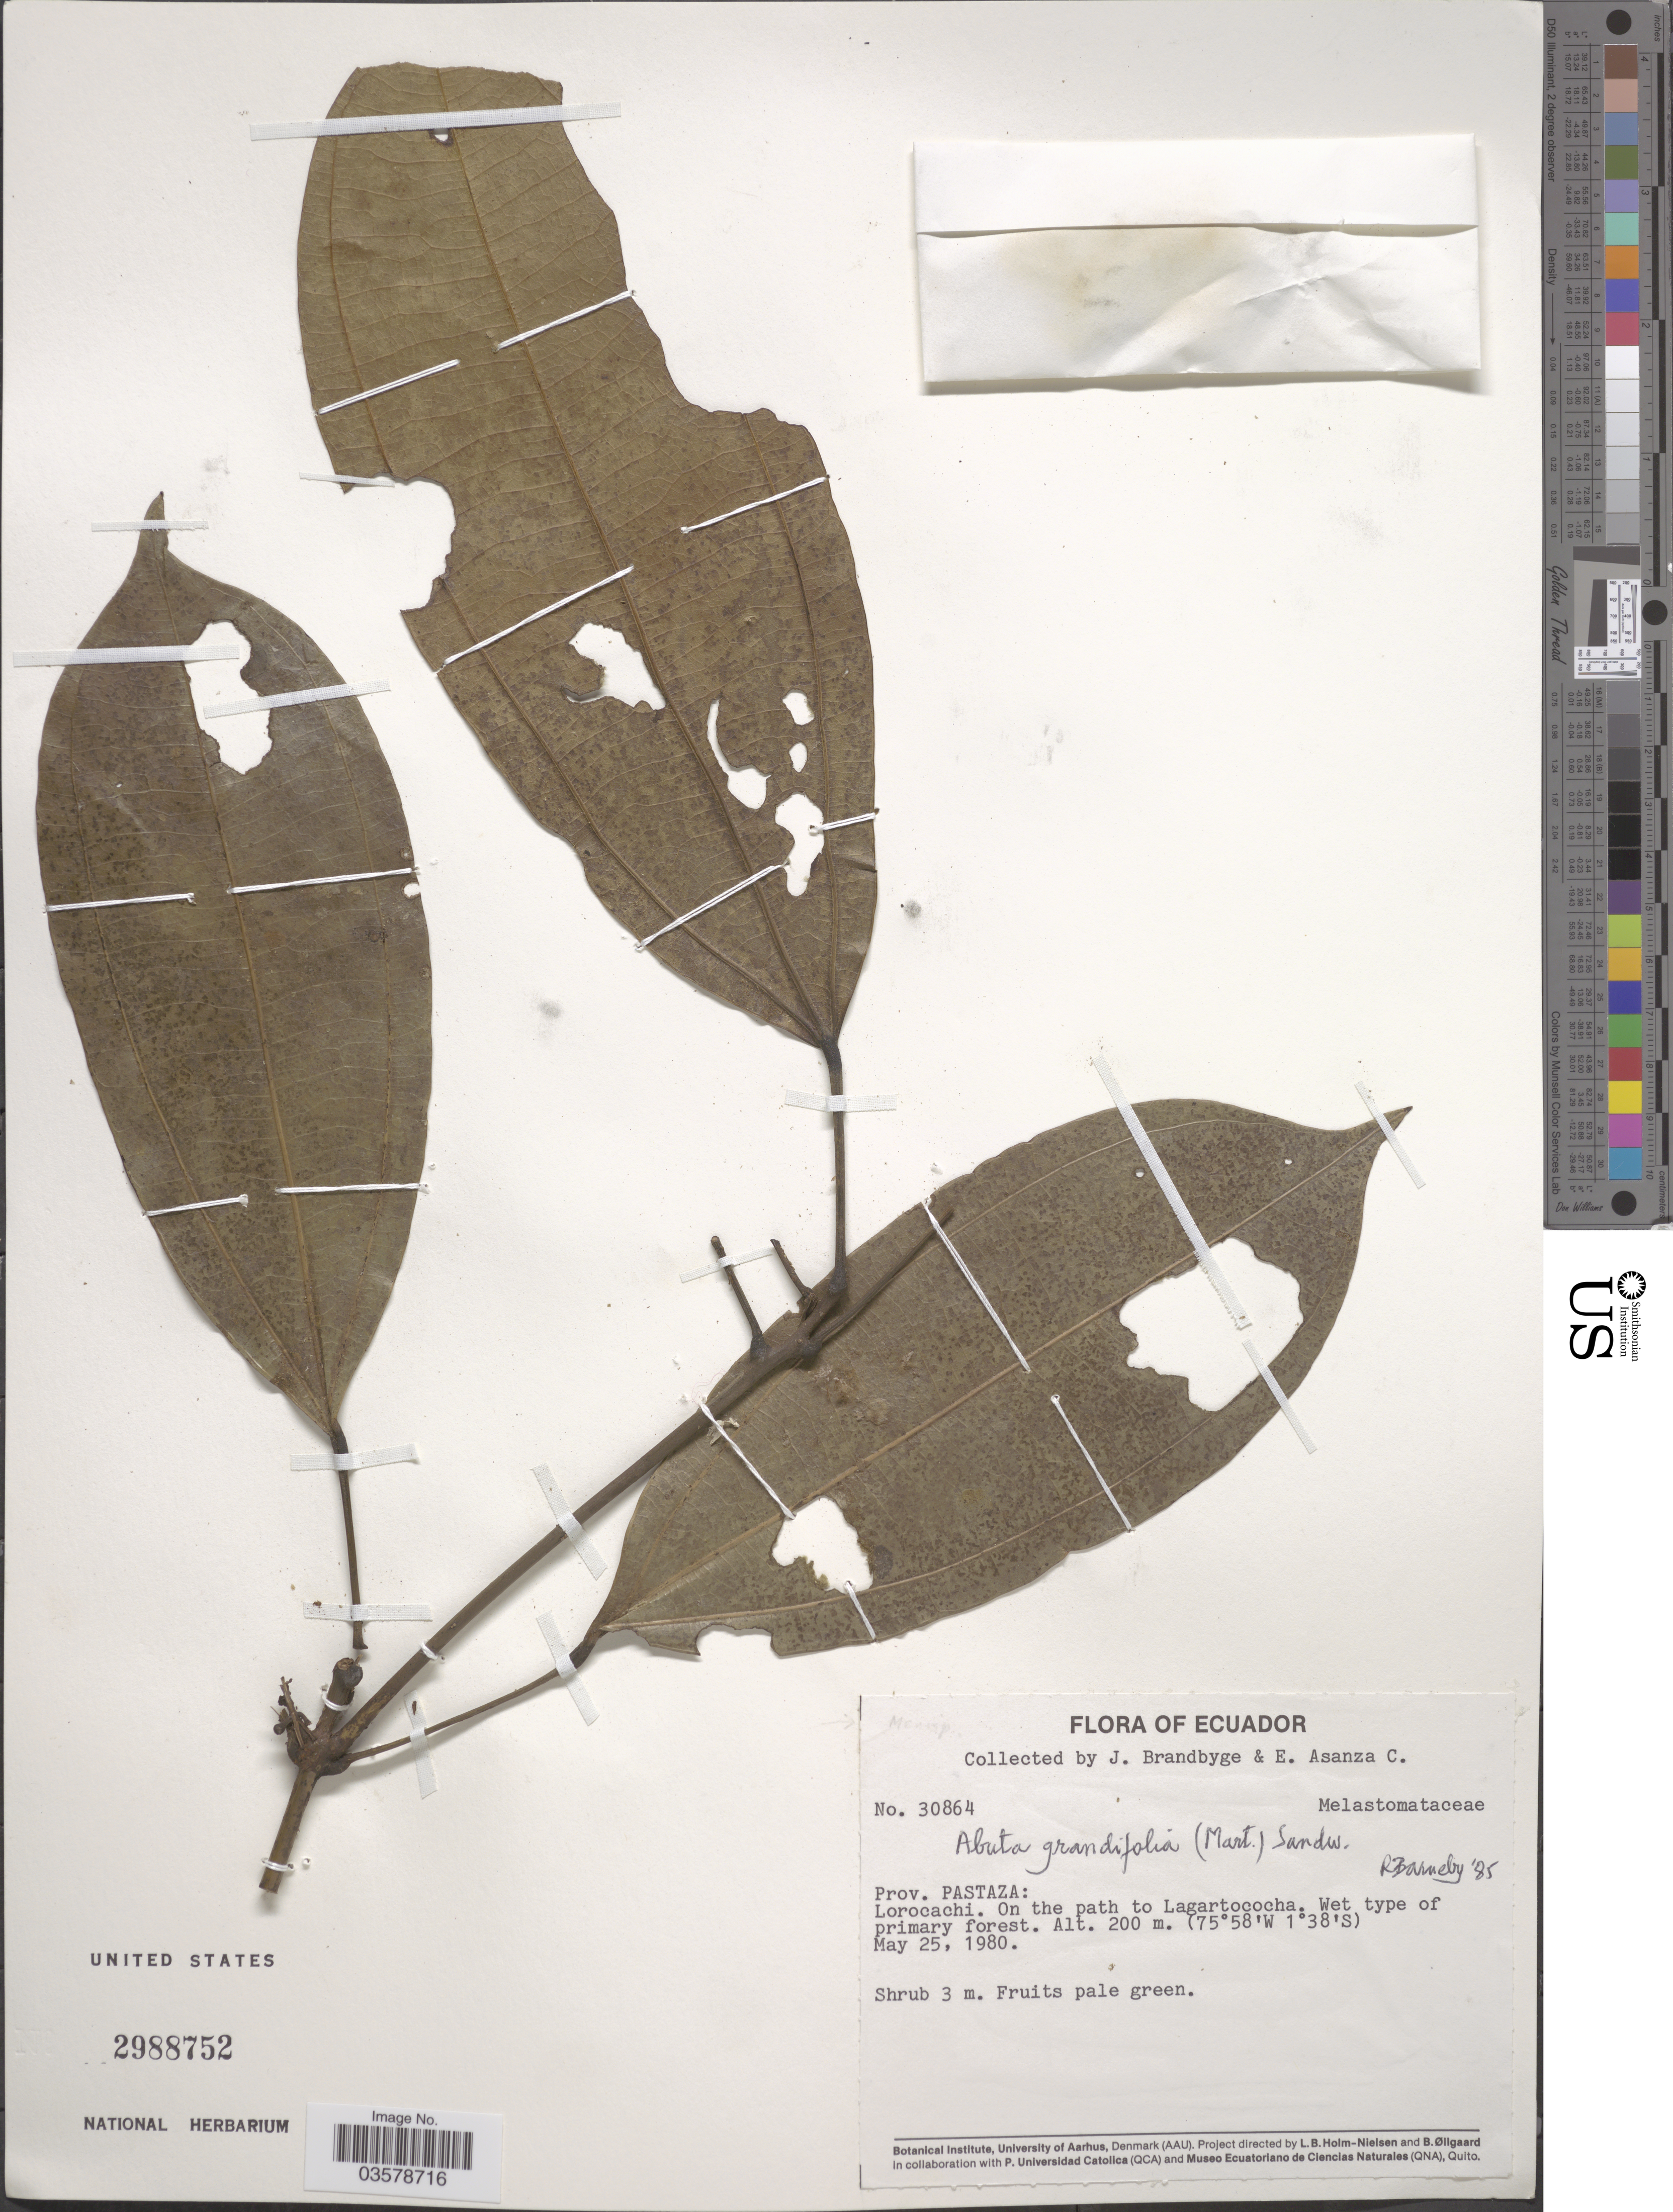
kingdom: Plantae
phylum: Tracheophyta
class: Magnoliopsida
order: Ranunculales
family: Menispermaceae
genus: Abuta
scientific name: Abuta grandifolia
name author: (Mart.) Sandwith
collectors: J. Brandbyge & E. Asanza C.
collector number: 30864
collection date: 1980-05-25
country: Ecuador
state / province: Pastaza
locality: Lorocachi. On the path to Lagatococha.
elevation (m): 200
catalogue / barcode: US 2988752